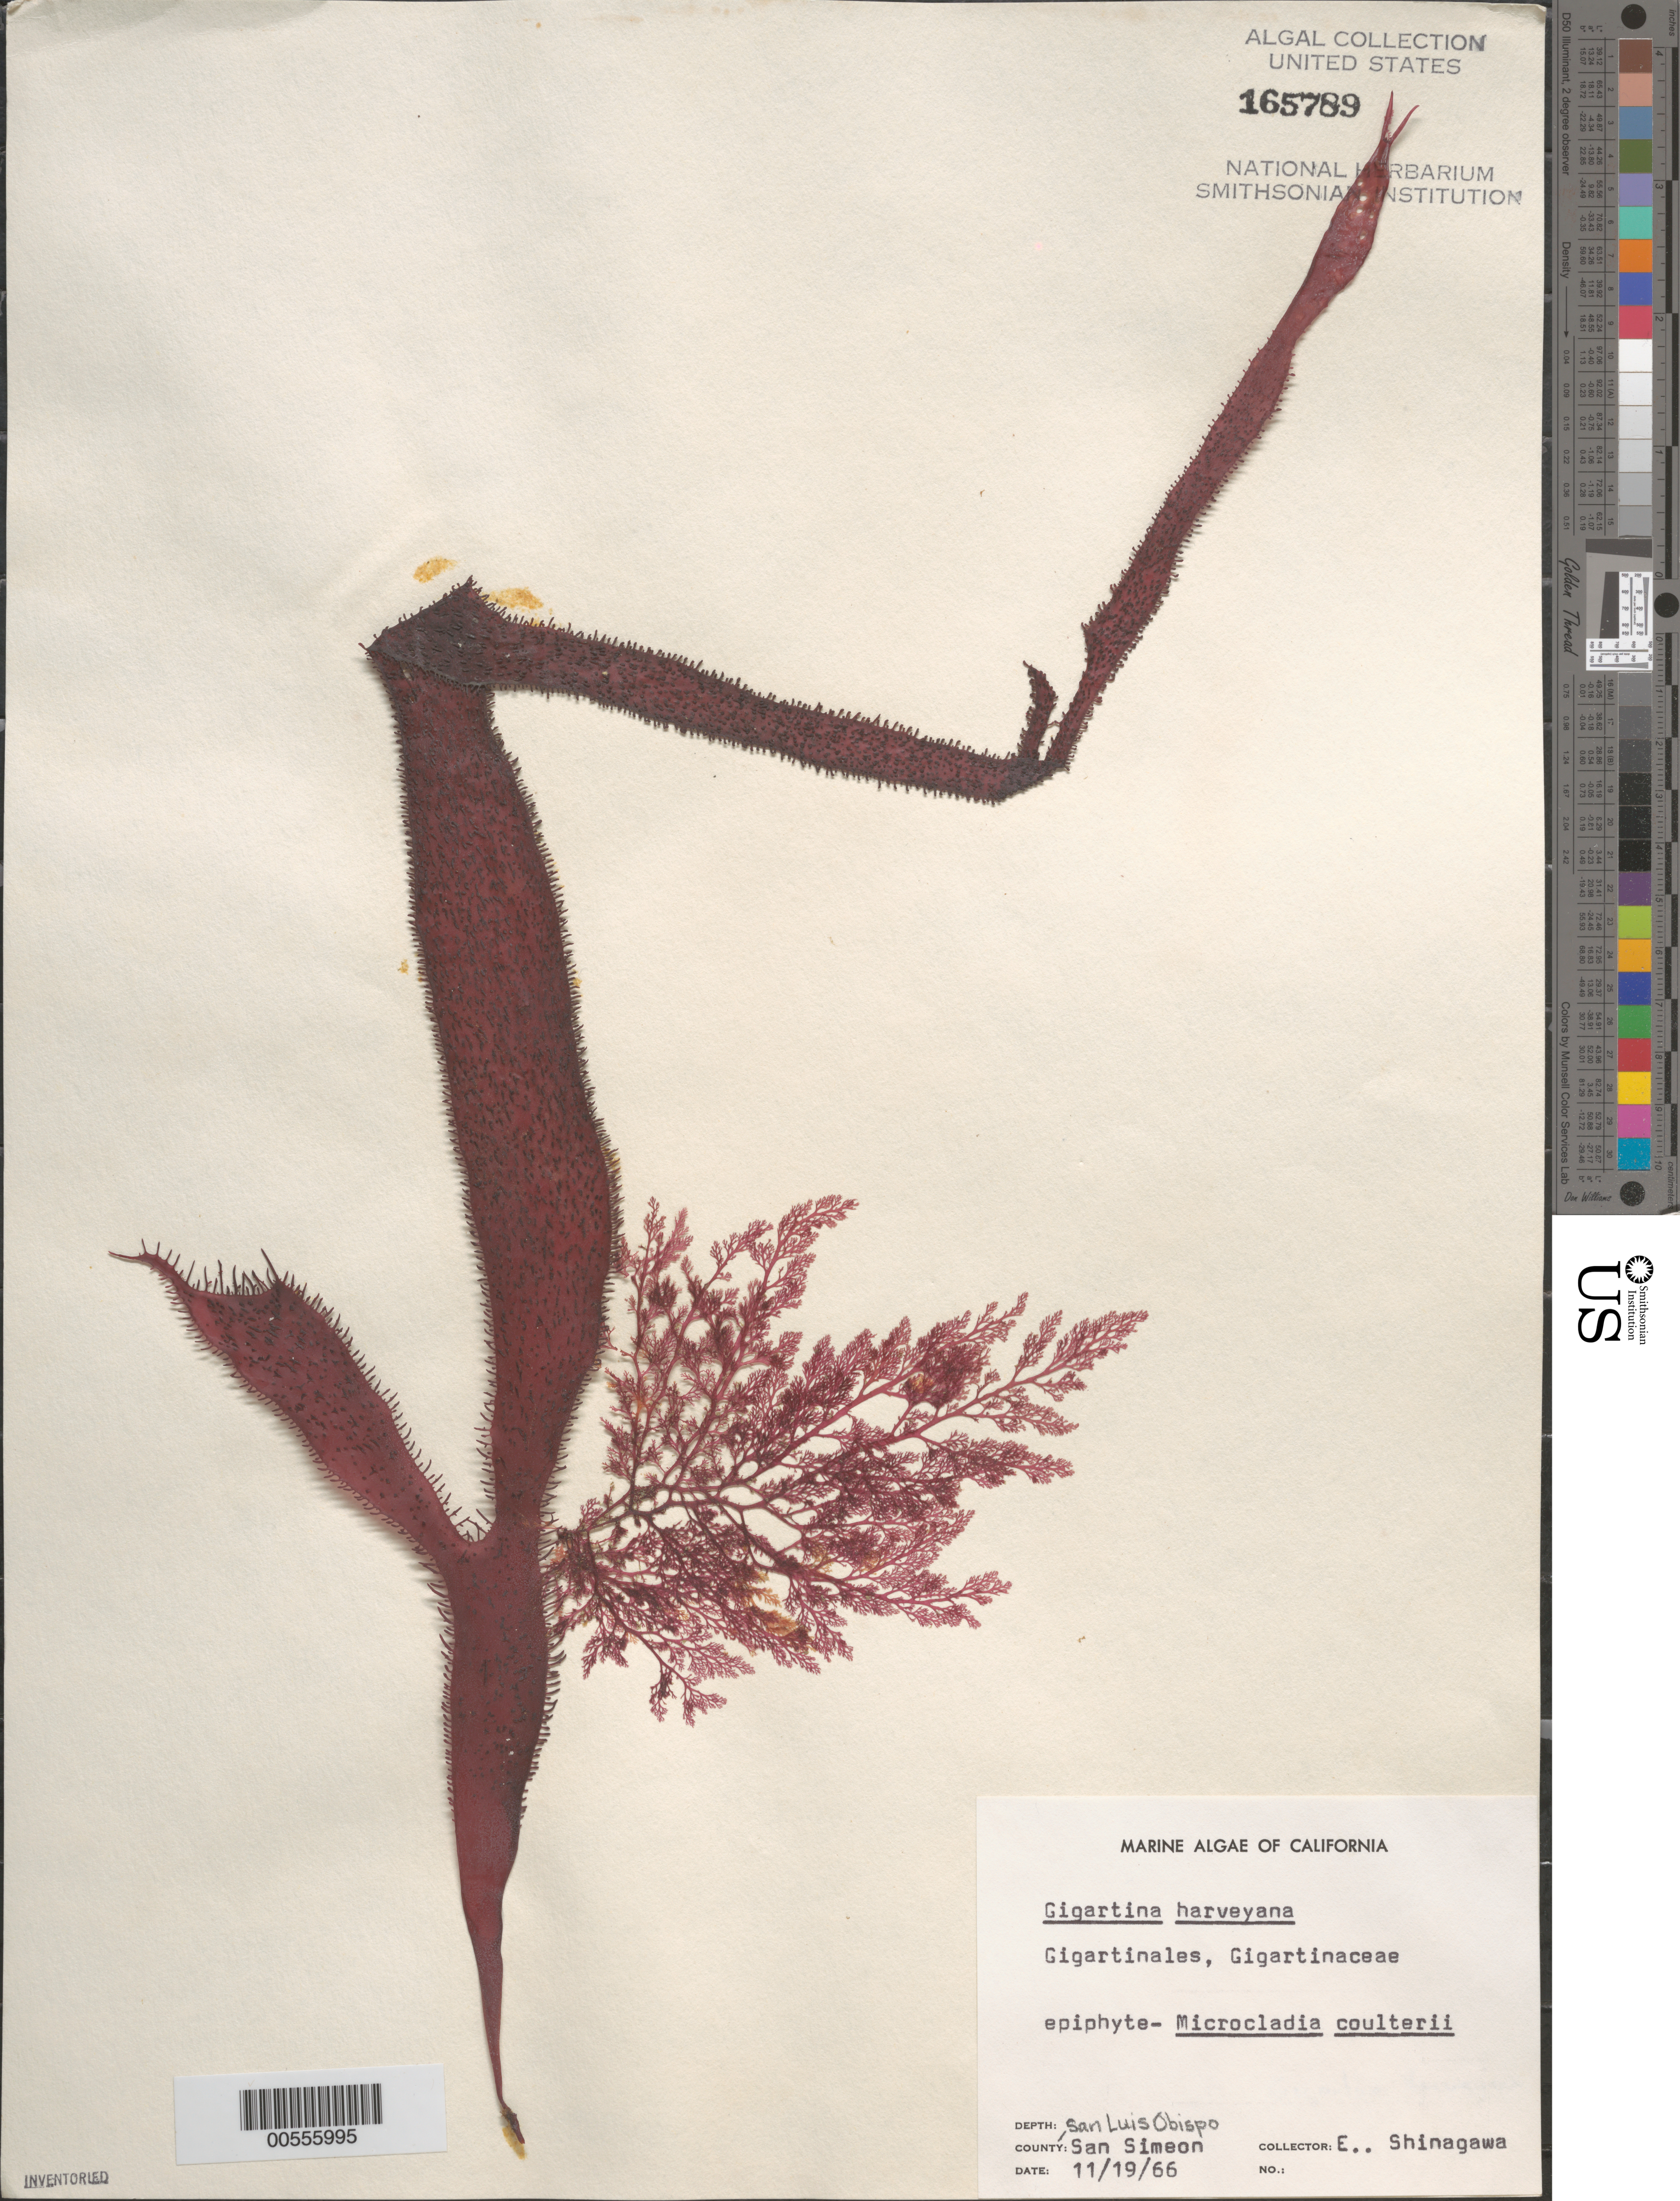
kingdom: Plantae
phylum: Rhodophyta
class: Florideophyceae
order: Gigartinales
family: Gigartinaceae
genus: Chondracanthus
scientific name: Chondracanthus harveyanus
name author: (Kütz.) Guiry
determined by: Algae name updating Project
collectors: E. Shinagawa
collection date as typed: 19 Nov 1966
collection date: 1966-11-19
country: United States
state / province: California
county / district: San Luis Obispo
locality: San Simeon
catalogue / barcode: US 165789